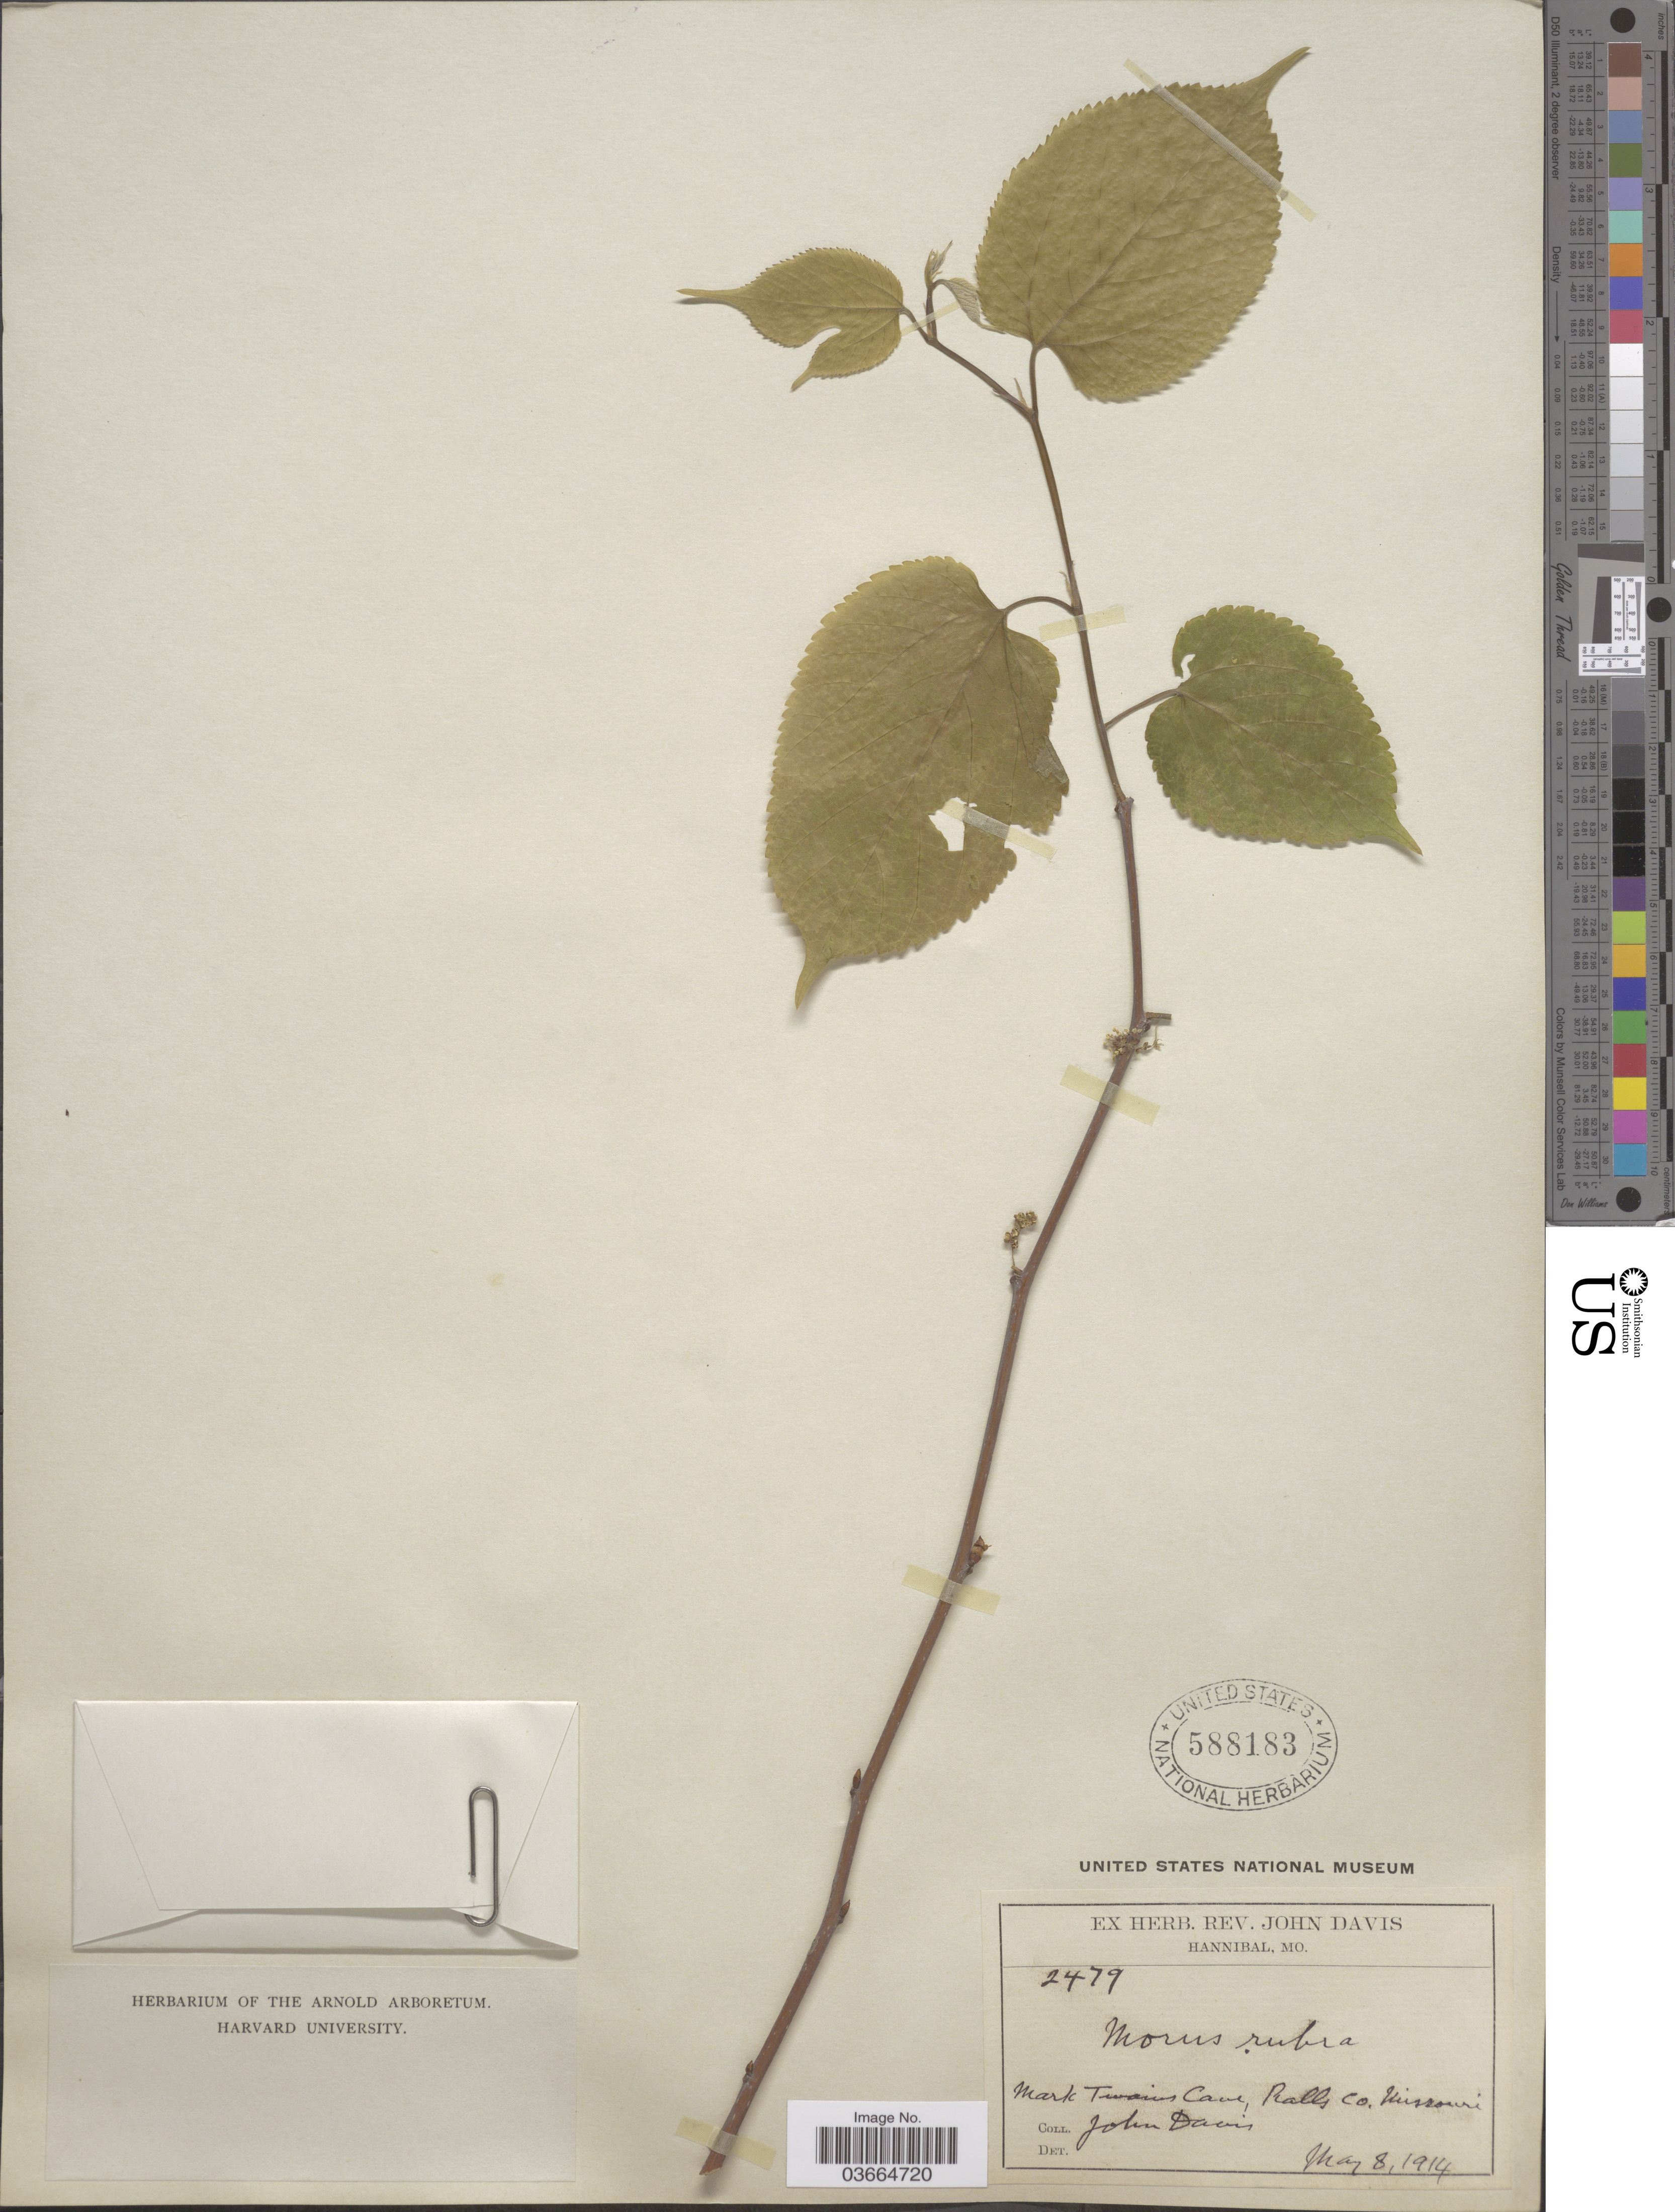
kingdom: Plantae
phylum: Tracheophyta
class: Magnoliopsida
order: Rosales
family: Moraceae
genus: Morus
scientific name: Morus rubra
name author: L.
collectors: J. Davis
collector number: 2479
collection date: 1914-05-08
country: United States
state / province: Missouri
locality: Mark Twains Cave, Ralls Co.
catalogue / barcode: US 588183